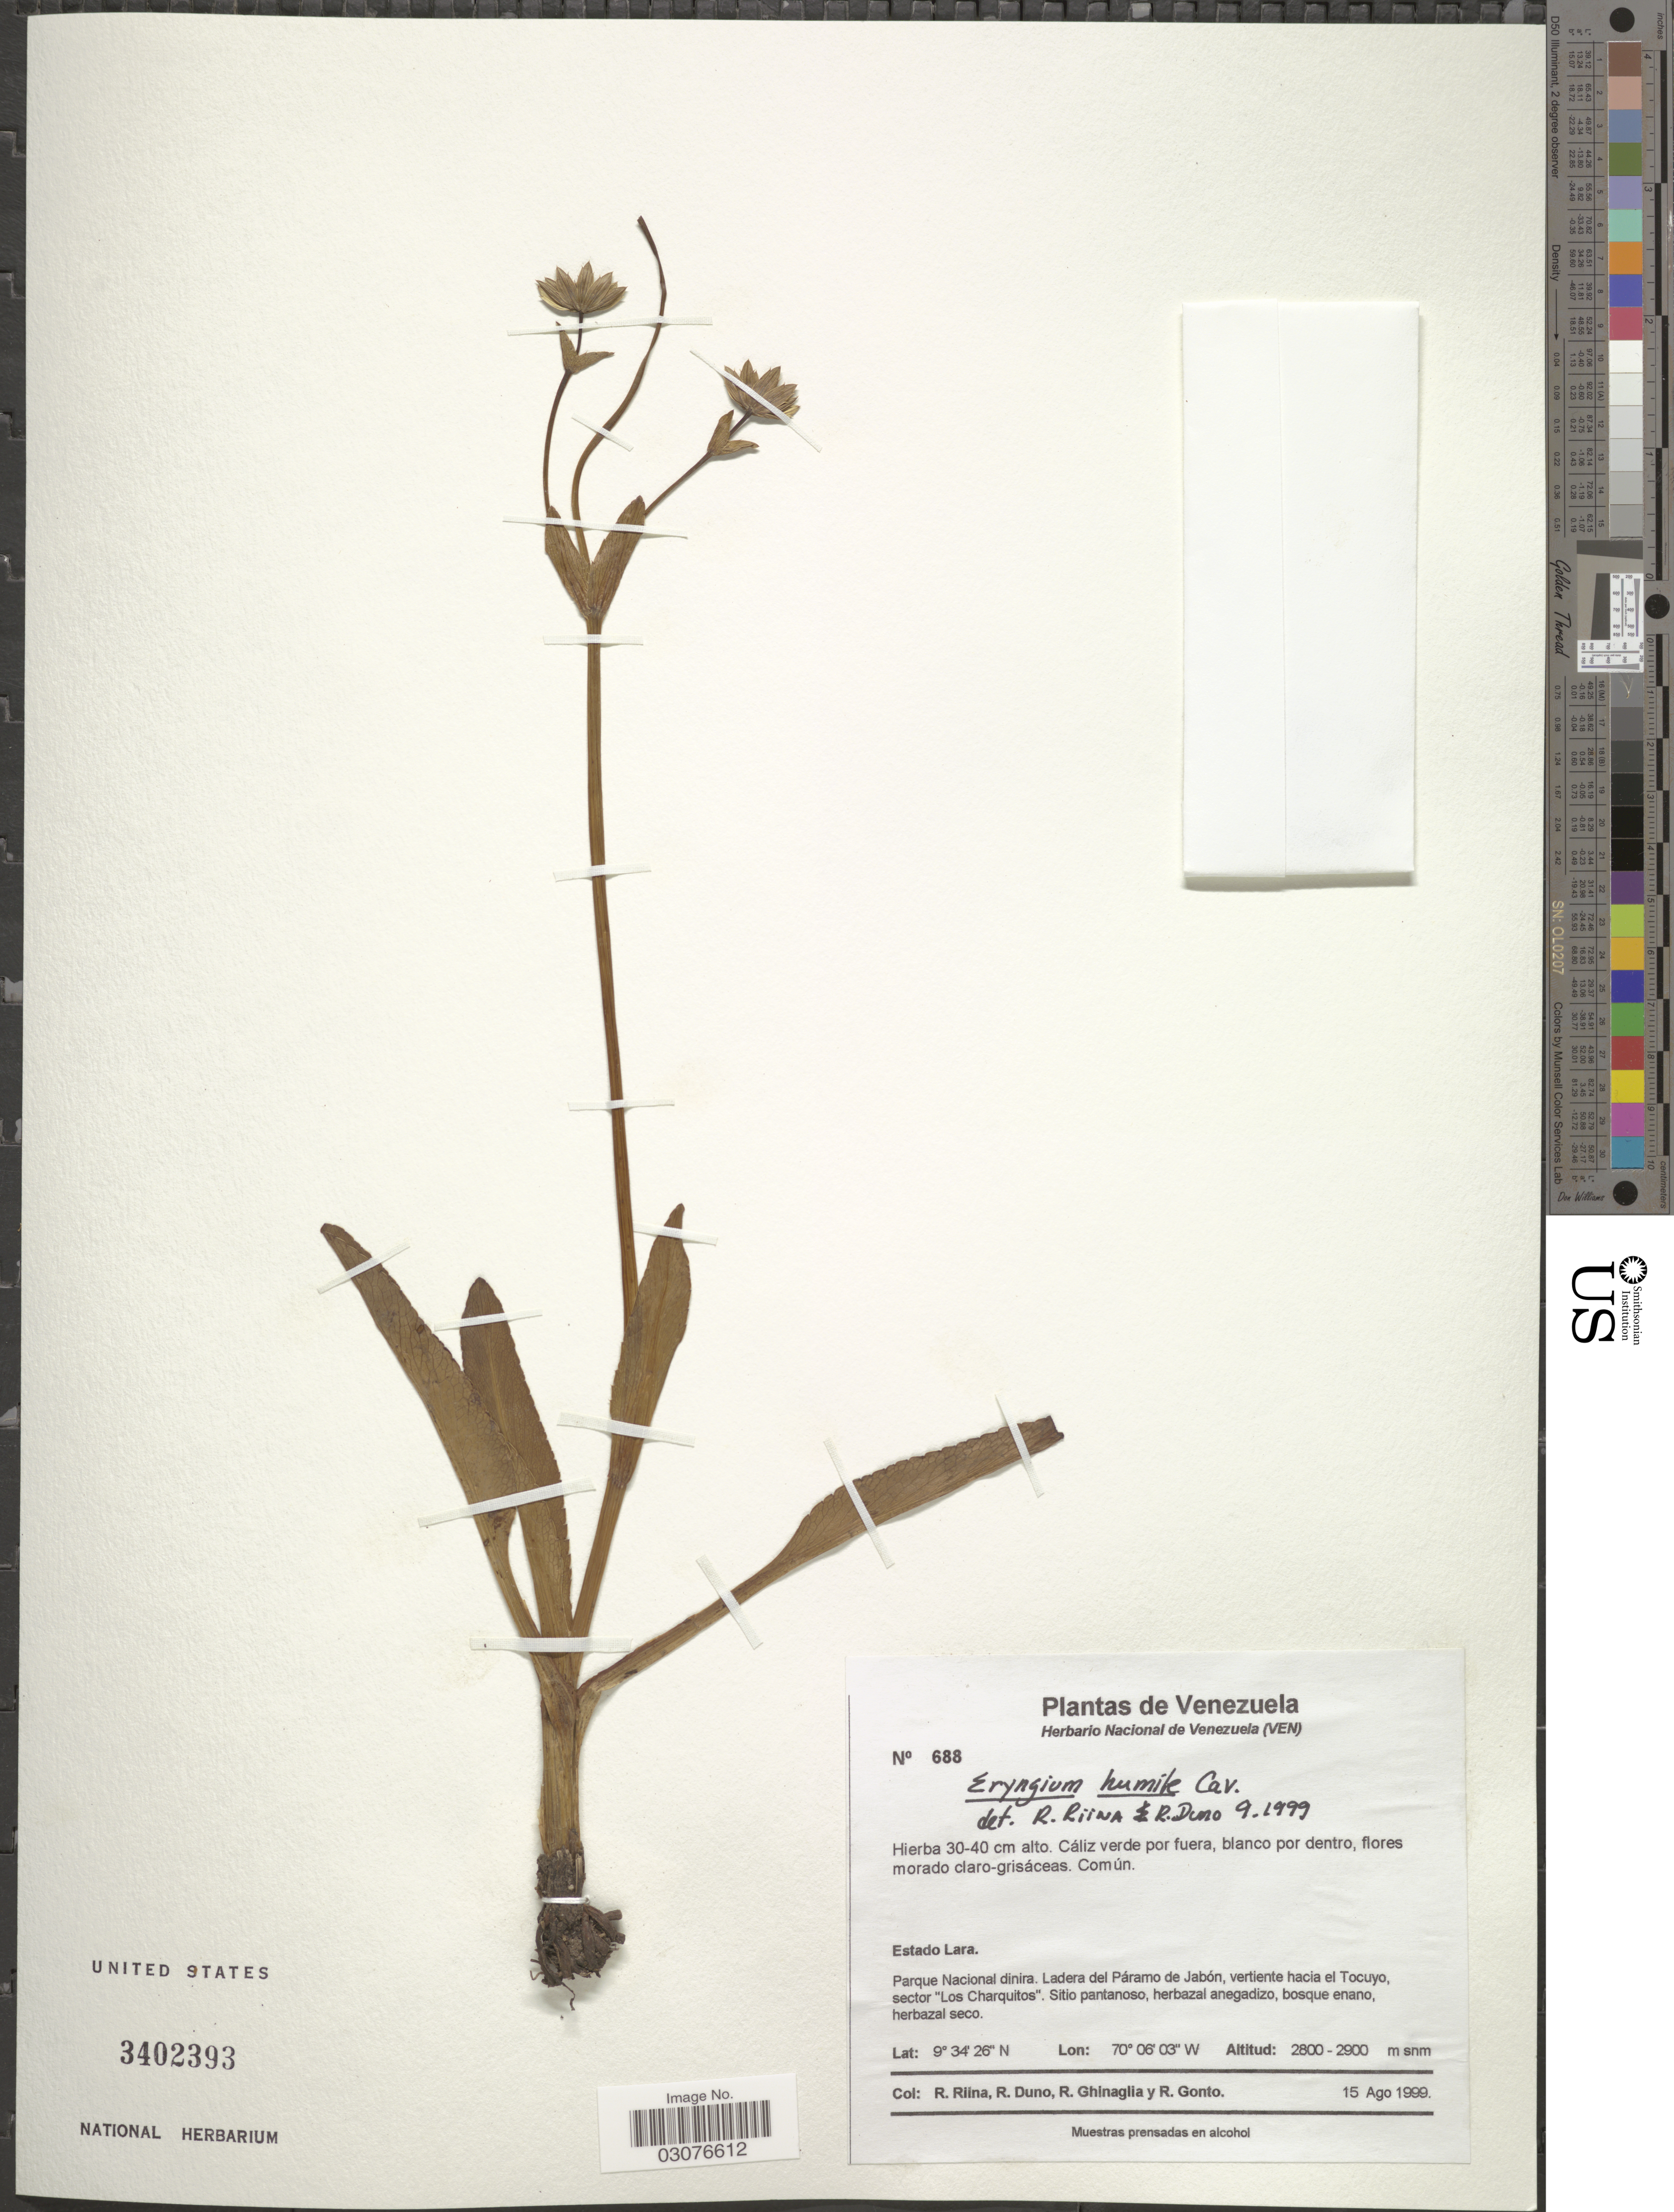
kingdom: Plantae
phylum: Tracheophyta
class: Magnoliopsida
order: Apiales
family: Apiaceae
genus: Eryngium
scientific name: Eryngium humile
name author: Cav.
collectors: R. Duno de Stefano, R. Ghinaglia & R. Gonto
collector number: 688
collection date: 1999-08-15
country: Venezuela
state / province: Lara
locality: Estado Lara, Parque Nacional dinira, Ladera del Páramo de Jabón, vertiente hacia el Tocuyo, sector "Los Charquitos".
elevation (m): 2800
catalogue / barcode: US 3402393